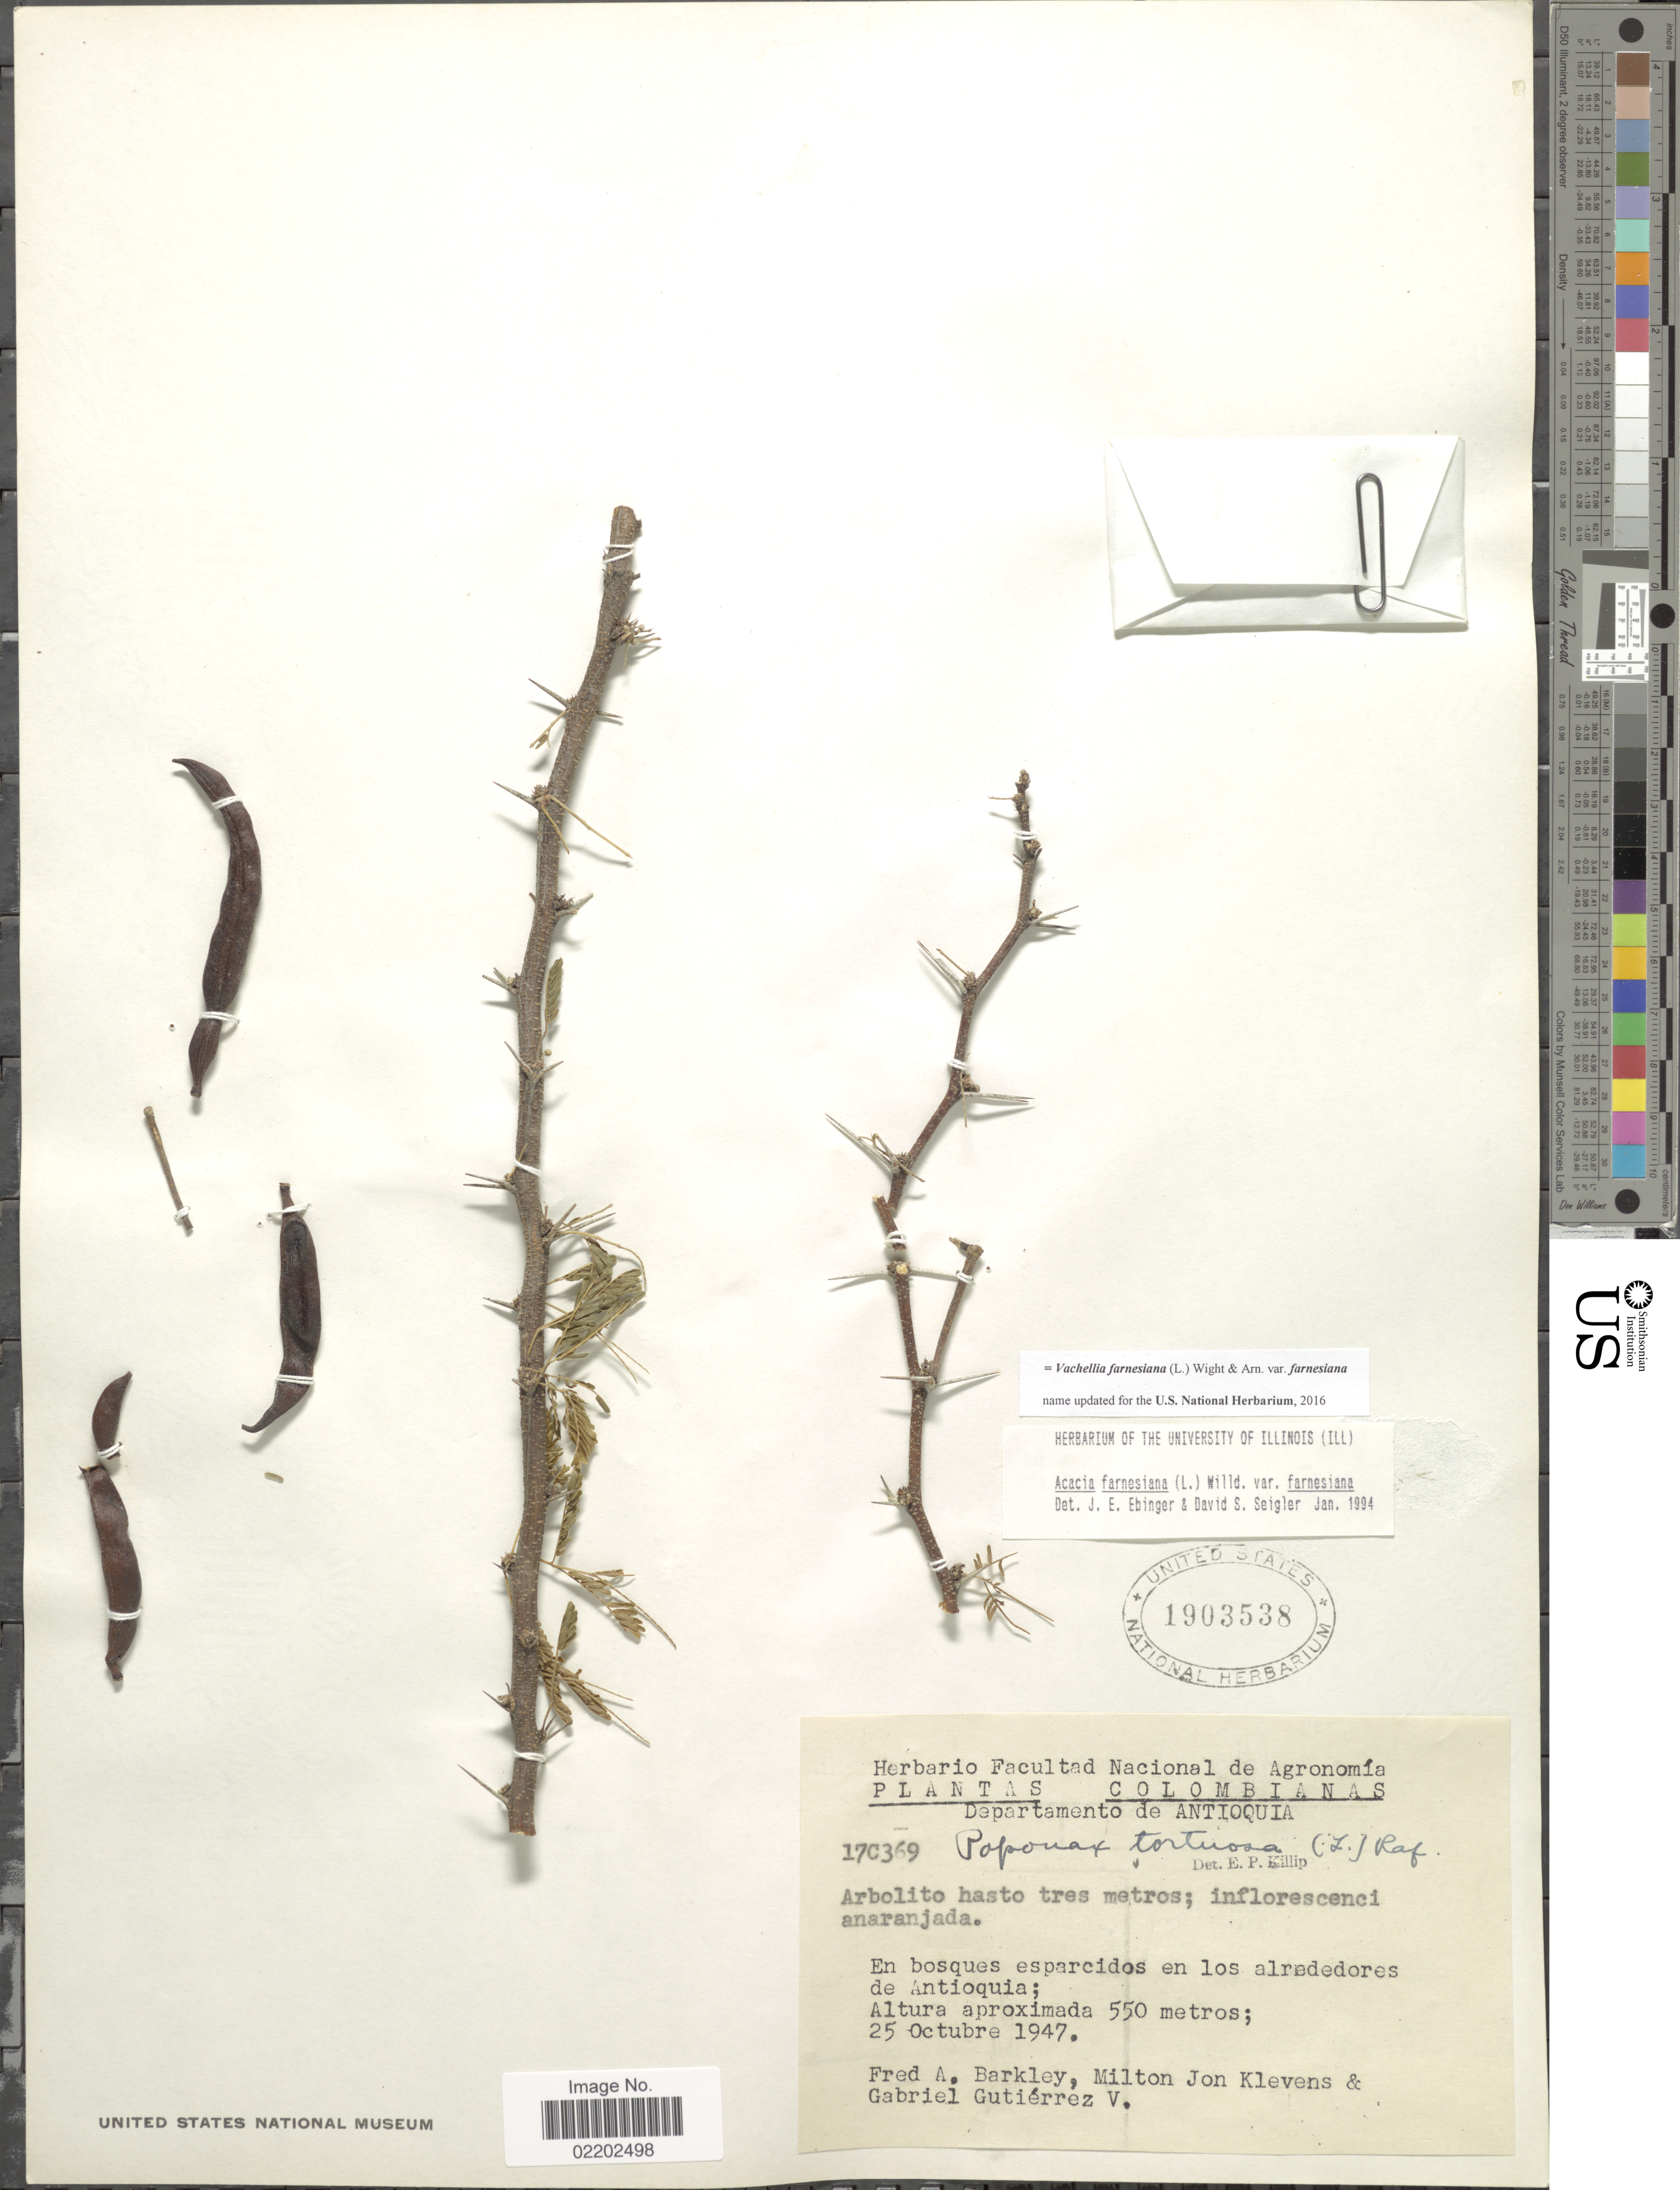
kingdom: Plantae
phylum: Tracheophyta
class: Magnoliopsida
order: Fabales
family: Fabaceae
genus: Vachellia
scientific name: Vachellia farnesiana var. farnesiana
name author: (L.) Wight & Arn.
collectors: F. A. Barkley, M. Klevens & G. Gutiérrez V.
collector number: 17c369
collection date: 1947-10-25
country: Colombia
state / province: Antioquia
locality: En bosques esparcidos en los alrededores de Antioquia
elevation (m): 550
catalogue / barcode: US 1903538